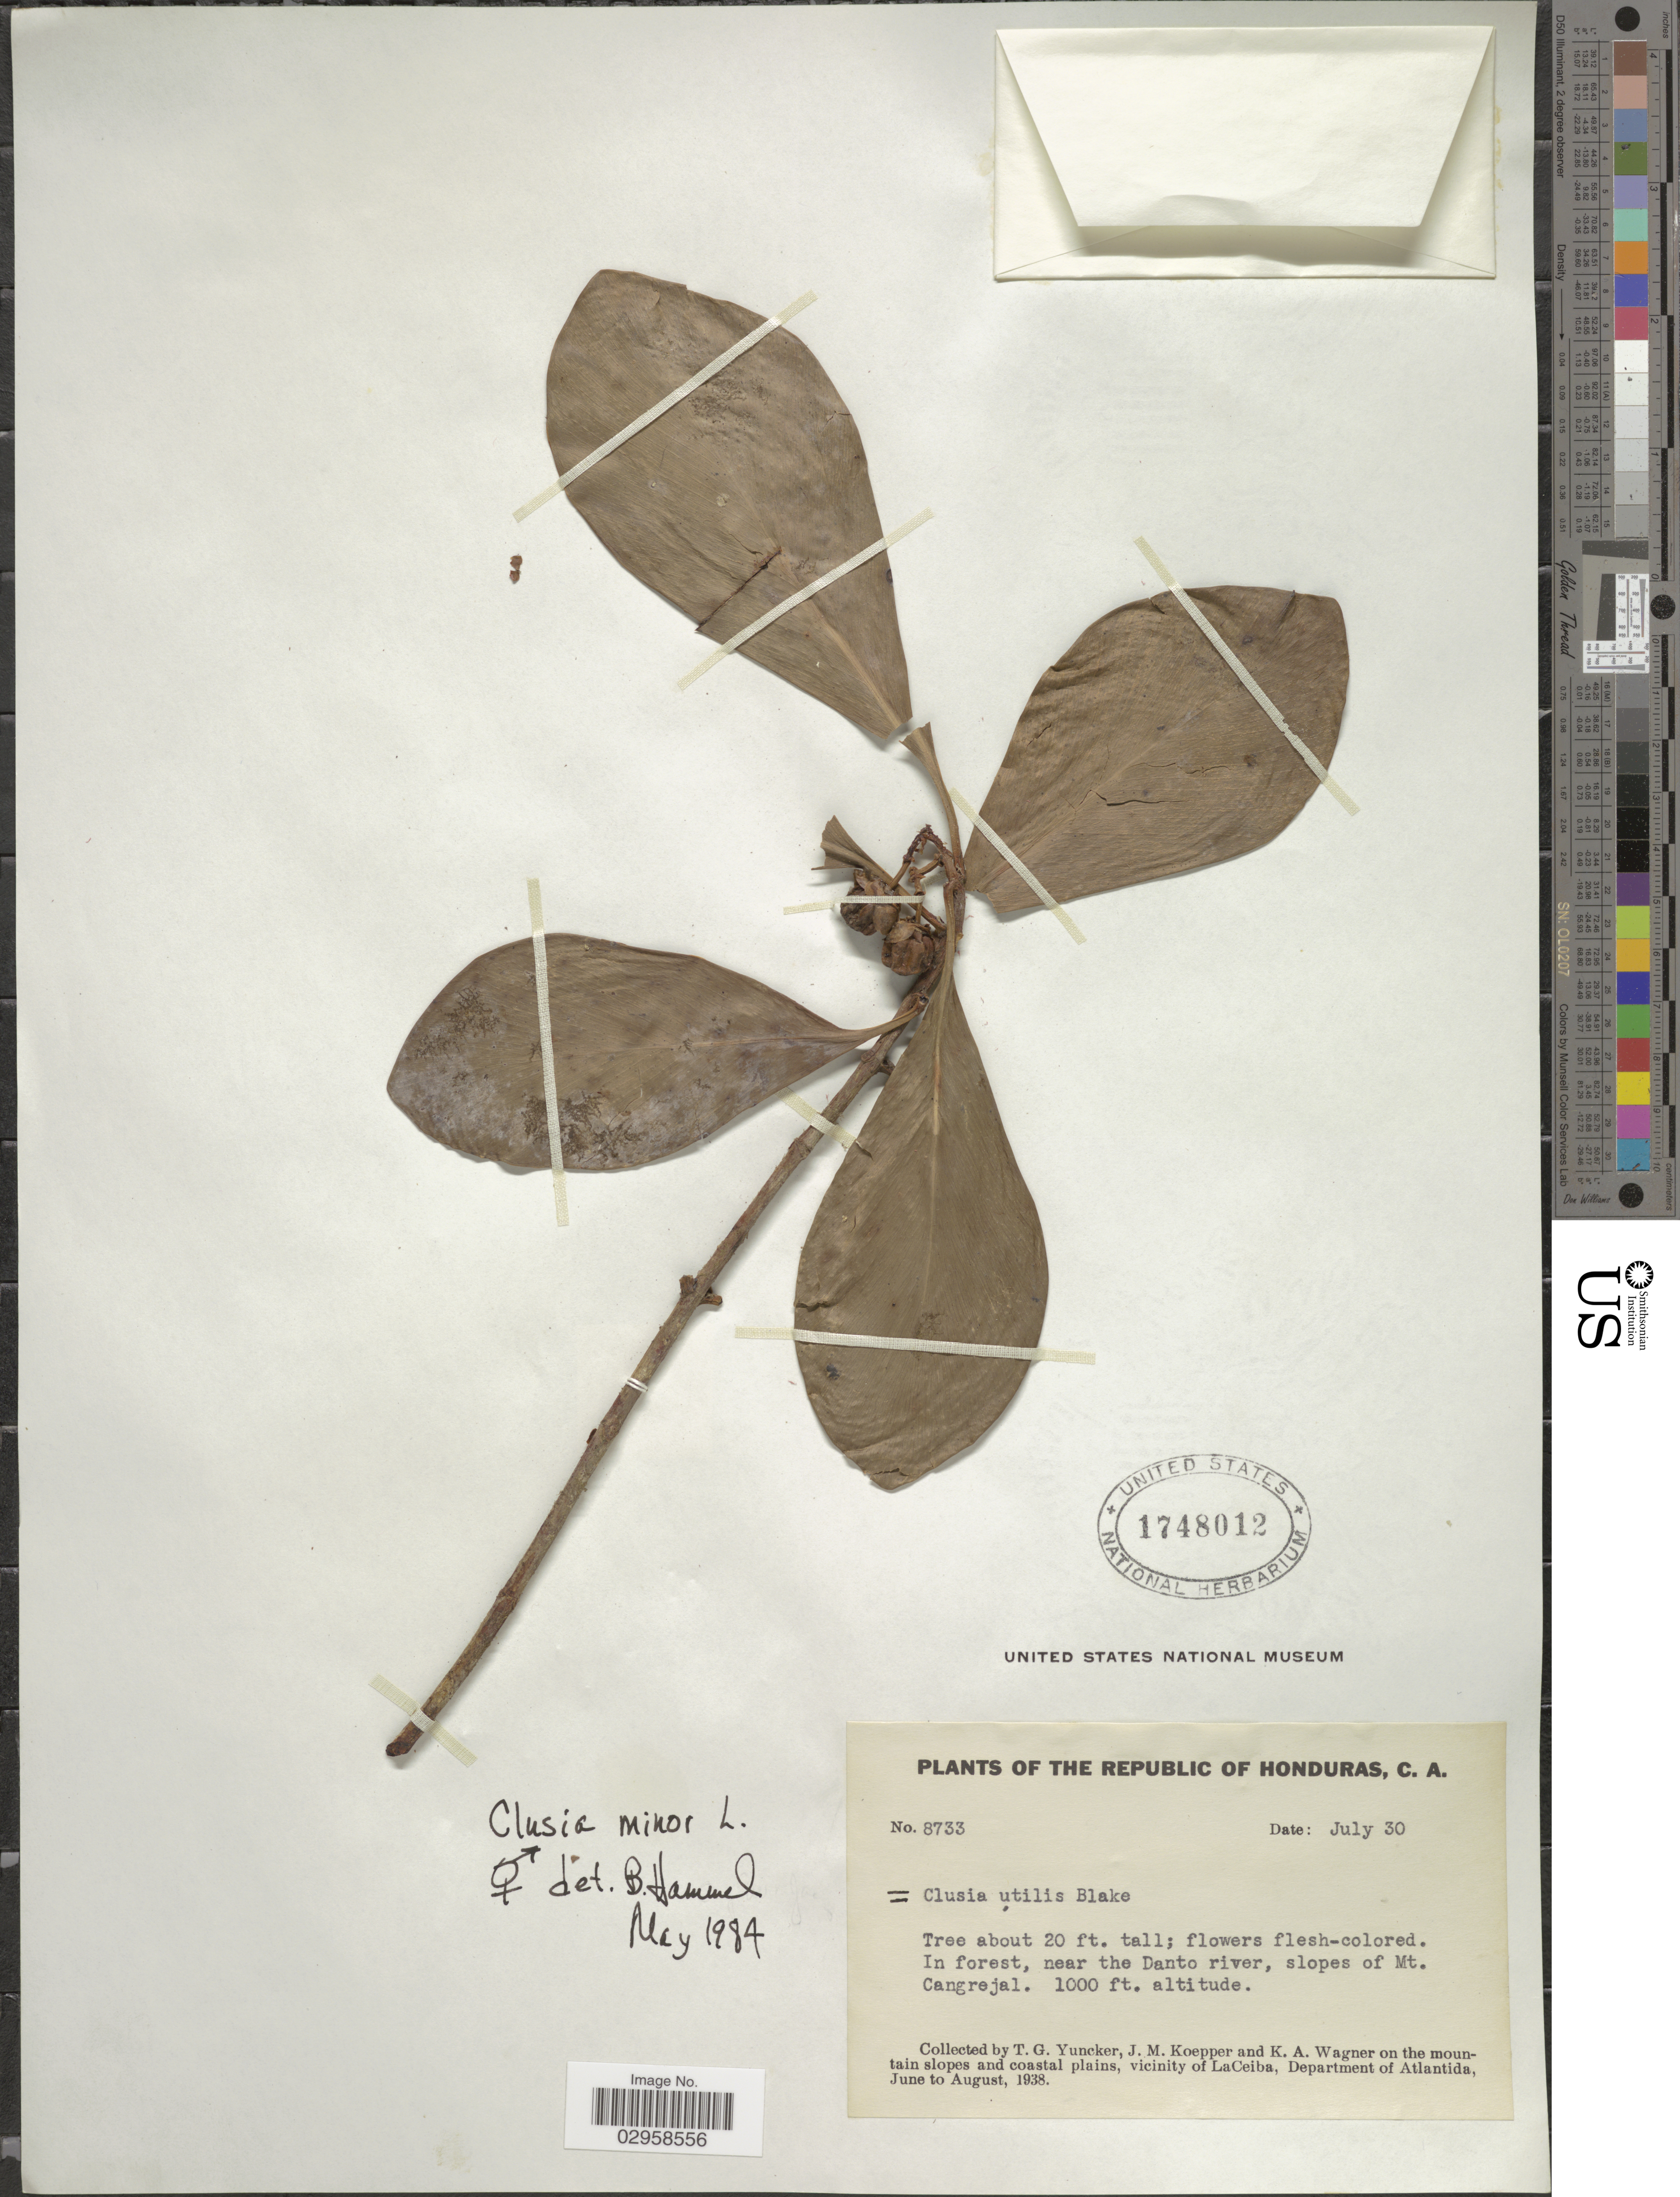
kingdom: Plantae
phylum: Tracheophyta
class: Magnoliopsida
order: Malpighiales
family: Clusiaceae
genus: Clusia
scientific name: Clusia minor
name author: L.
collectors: T. G. Yuncker, J. M. Koepper & K. A. Wagner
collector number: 8733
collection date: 1938-07-30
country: Honduras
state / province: Atlántida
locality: On the mountain slopes and coastal plains, vicinity of LaCeiba, Department of Atlantida, In forest, near the Danto river, slopes of Mt. Cangrejal.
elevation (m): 305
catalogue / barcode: US 1748012